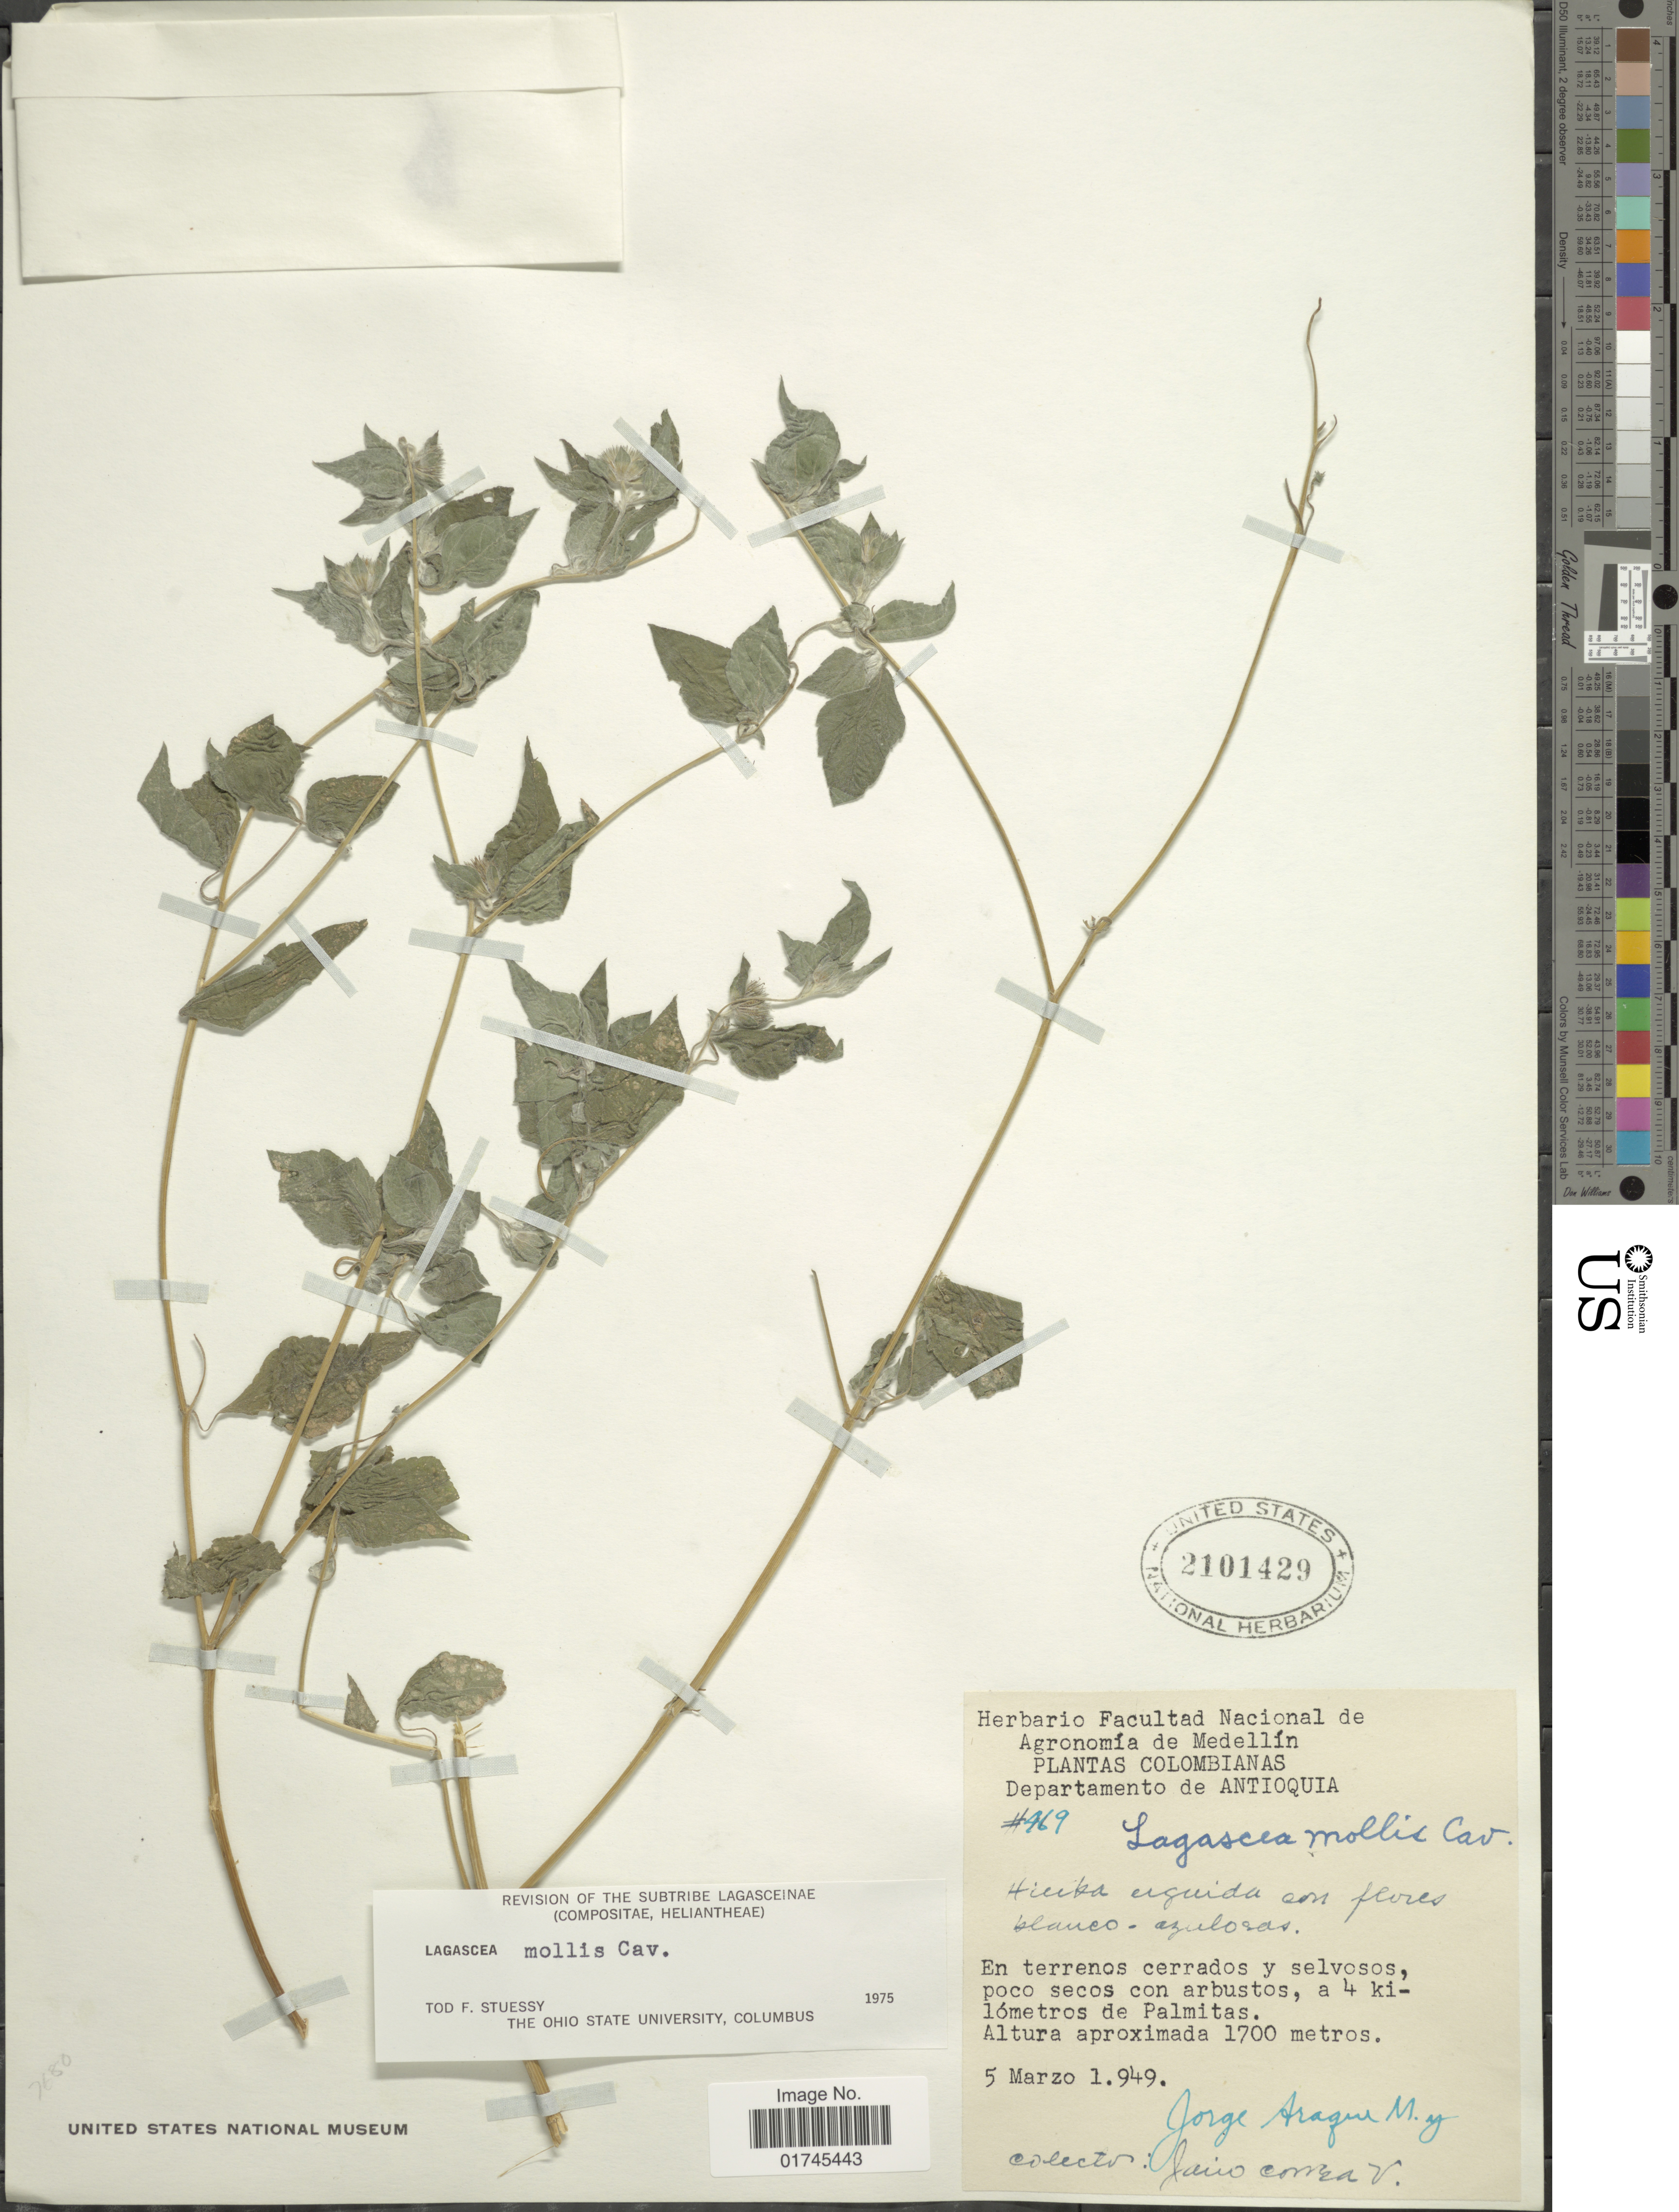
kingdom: Plantae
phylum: Tracheophyta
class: Magnoliopsida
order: Asterales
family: Asteraceae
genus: Lagascea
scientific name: Lagascea mollis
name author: Cav.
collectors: J. Araque Molina & J. Correa V.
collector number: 969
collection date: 1949-03-05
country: Colombia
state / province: Antioquia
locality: En terrenos cerrados y selvosos, poco secos con arbustos, a 4 kilometros de Palmitas.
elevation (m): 1700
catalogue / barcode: US 2101429